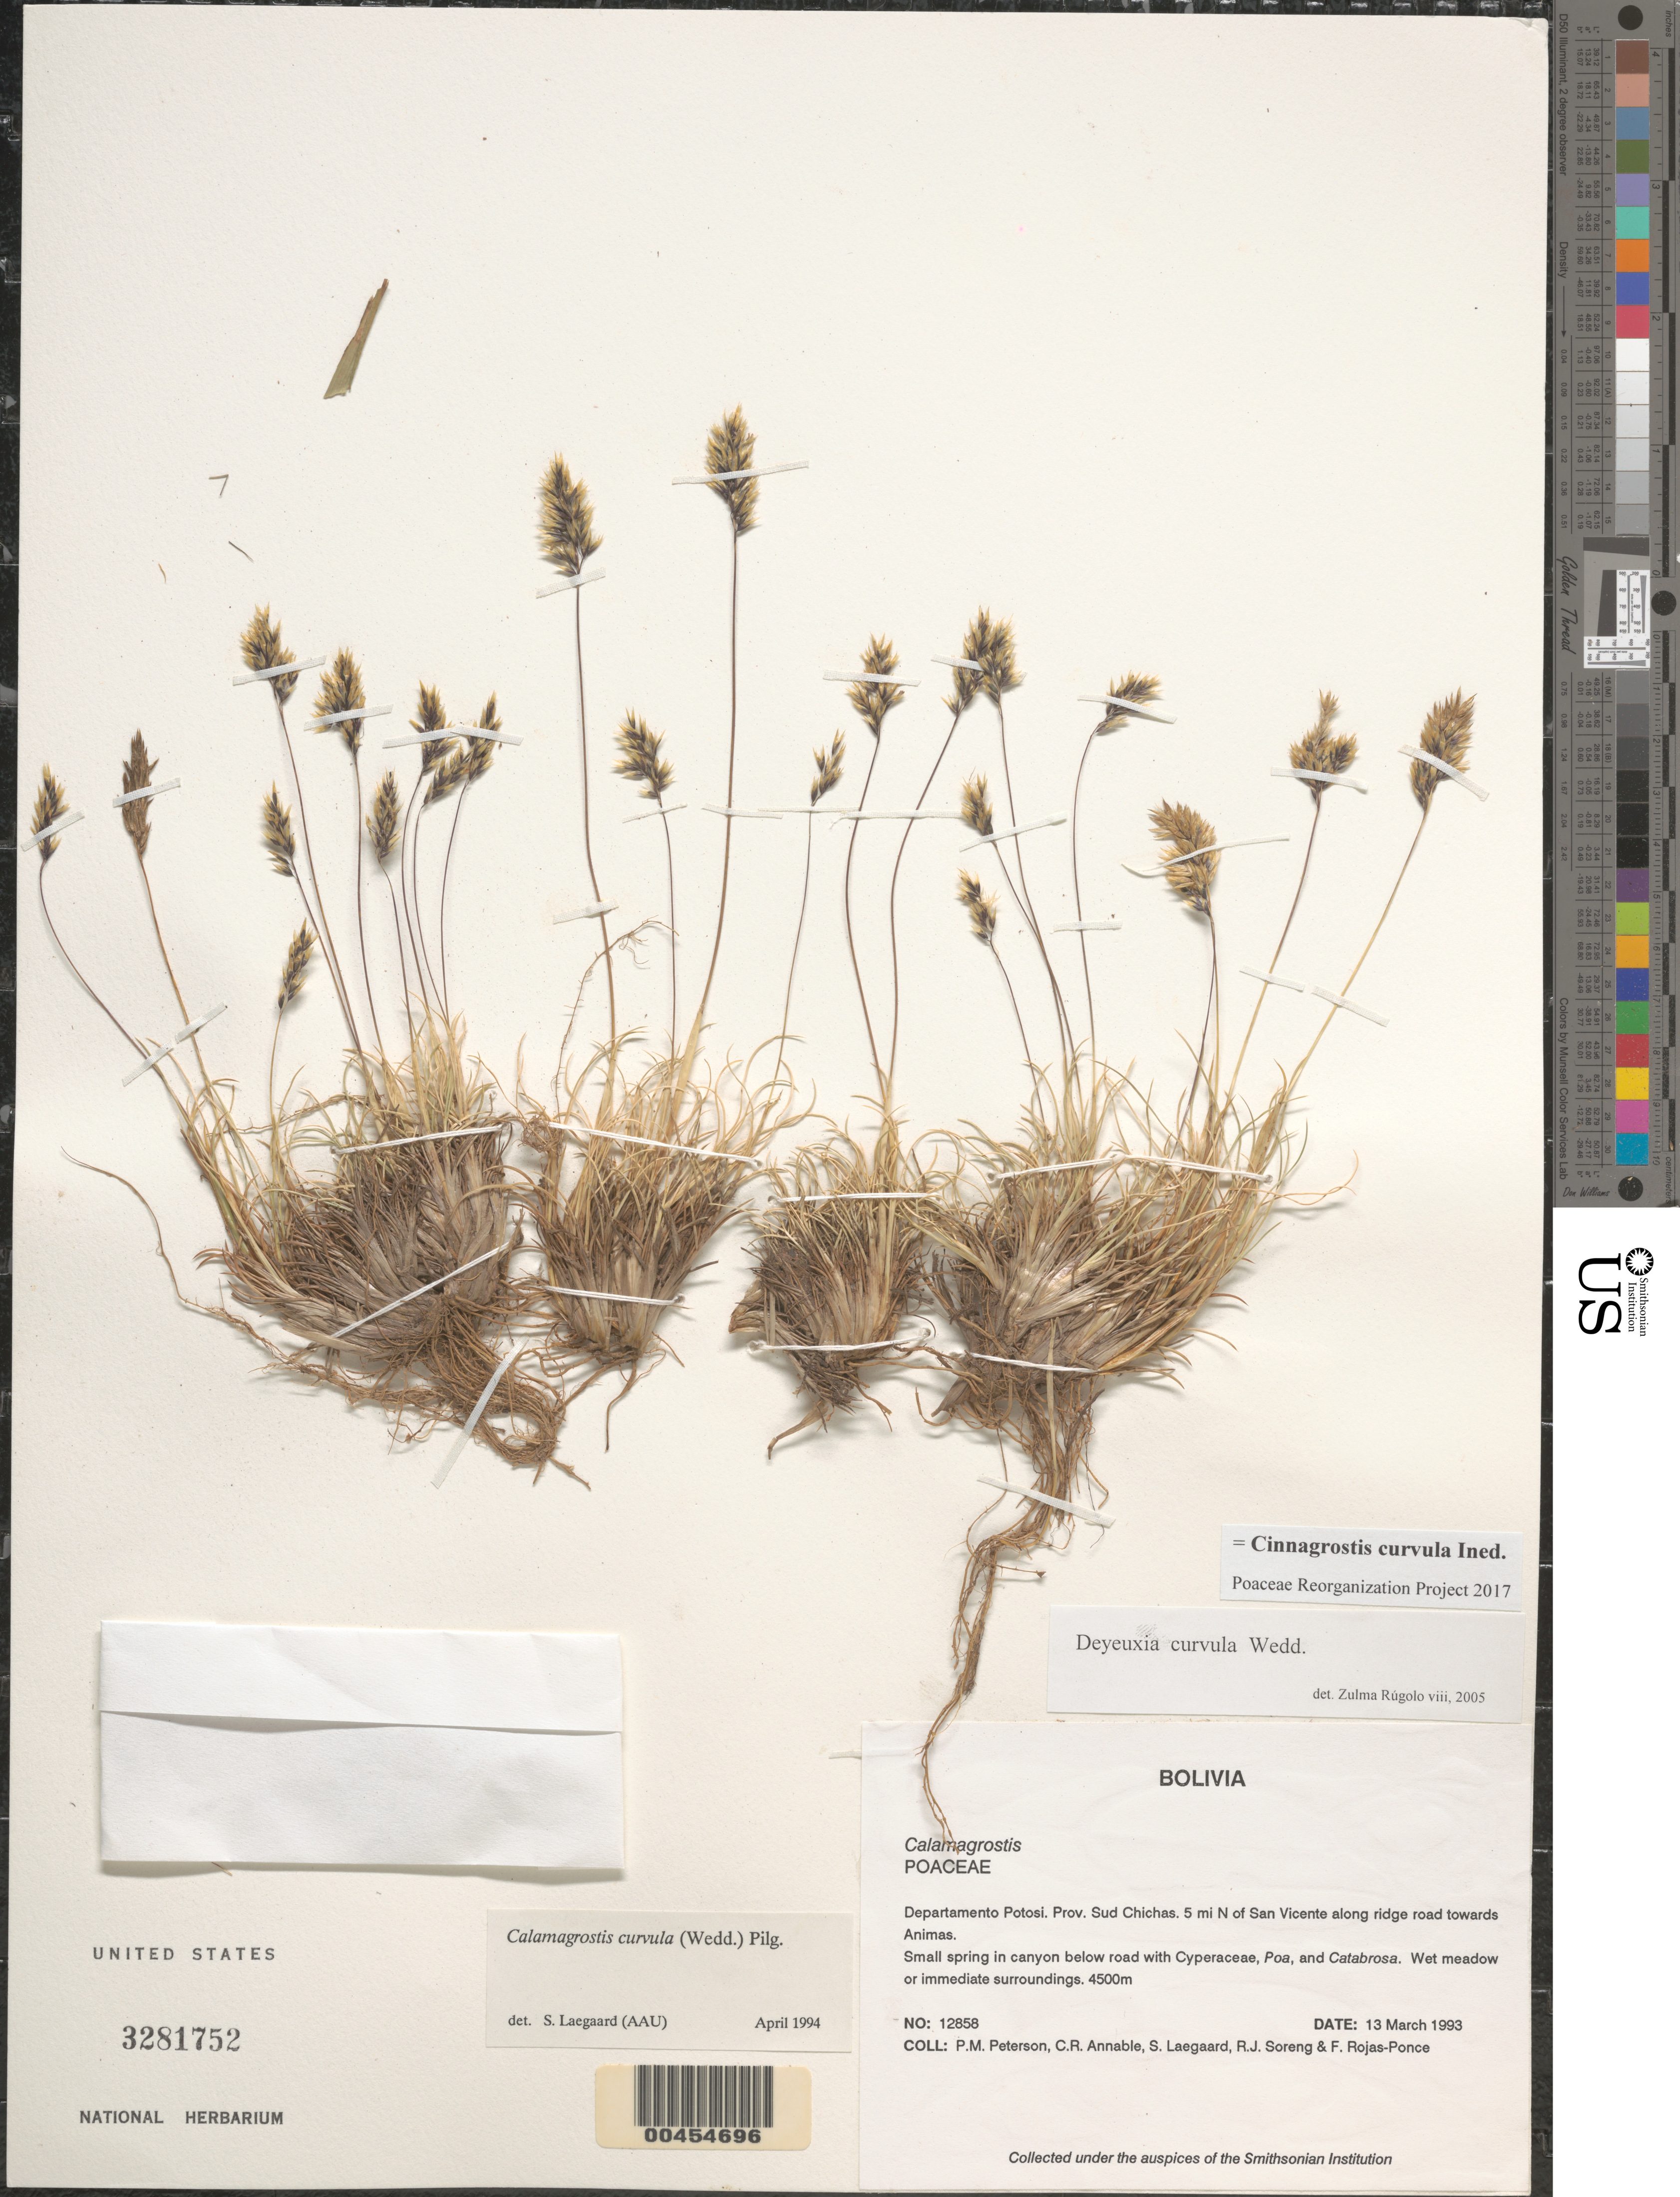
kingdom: Plantae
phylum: Tracheophyta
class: Liliopsida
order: Poales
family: Poaceae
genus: Cinnagrostis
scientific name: Cinnagrostis curvula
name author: (Wedd.) P.M. Peterson et al.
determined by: Poaceae Reorganization Project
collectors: P. M. Peterson, C. R. Annable, S. Lægaard, R. J. Soreng & F. Rojas-Ponce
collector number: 12858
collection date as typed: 13 Mar 1993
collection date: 1993-03-13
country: Bolivia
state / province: Potosí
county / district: Sud Chichas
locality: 5 mi N of San Vicente along ridge road towards Animas.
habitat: Small spring in canyon below road with Cyperaceae, Poa, and Catabrosa. Wet meadow or immediate surroundings.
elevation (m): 4500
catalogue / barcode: US 3281752